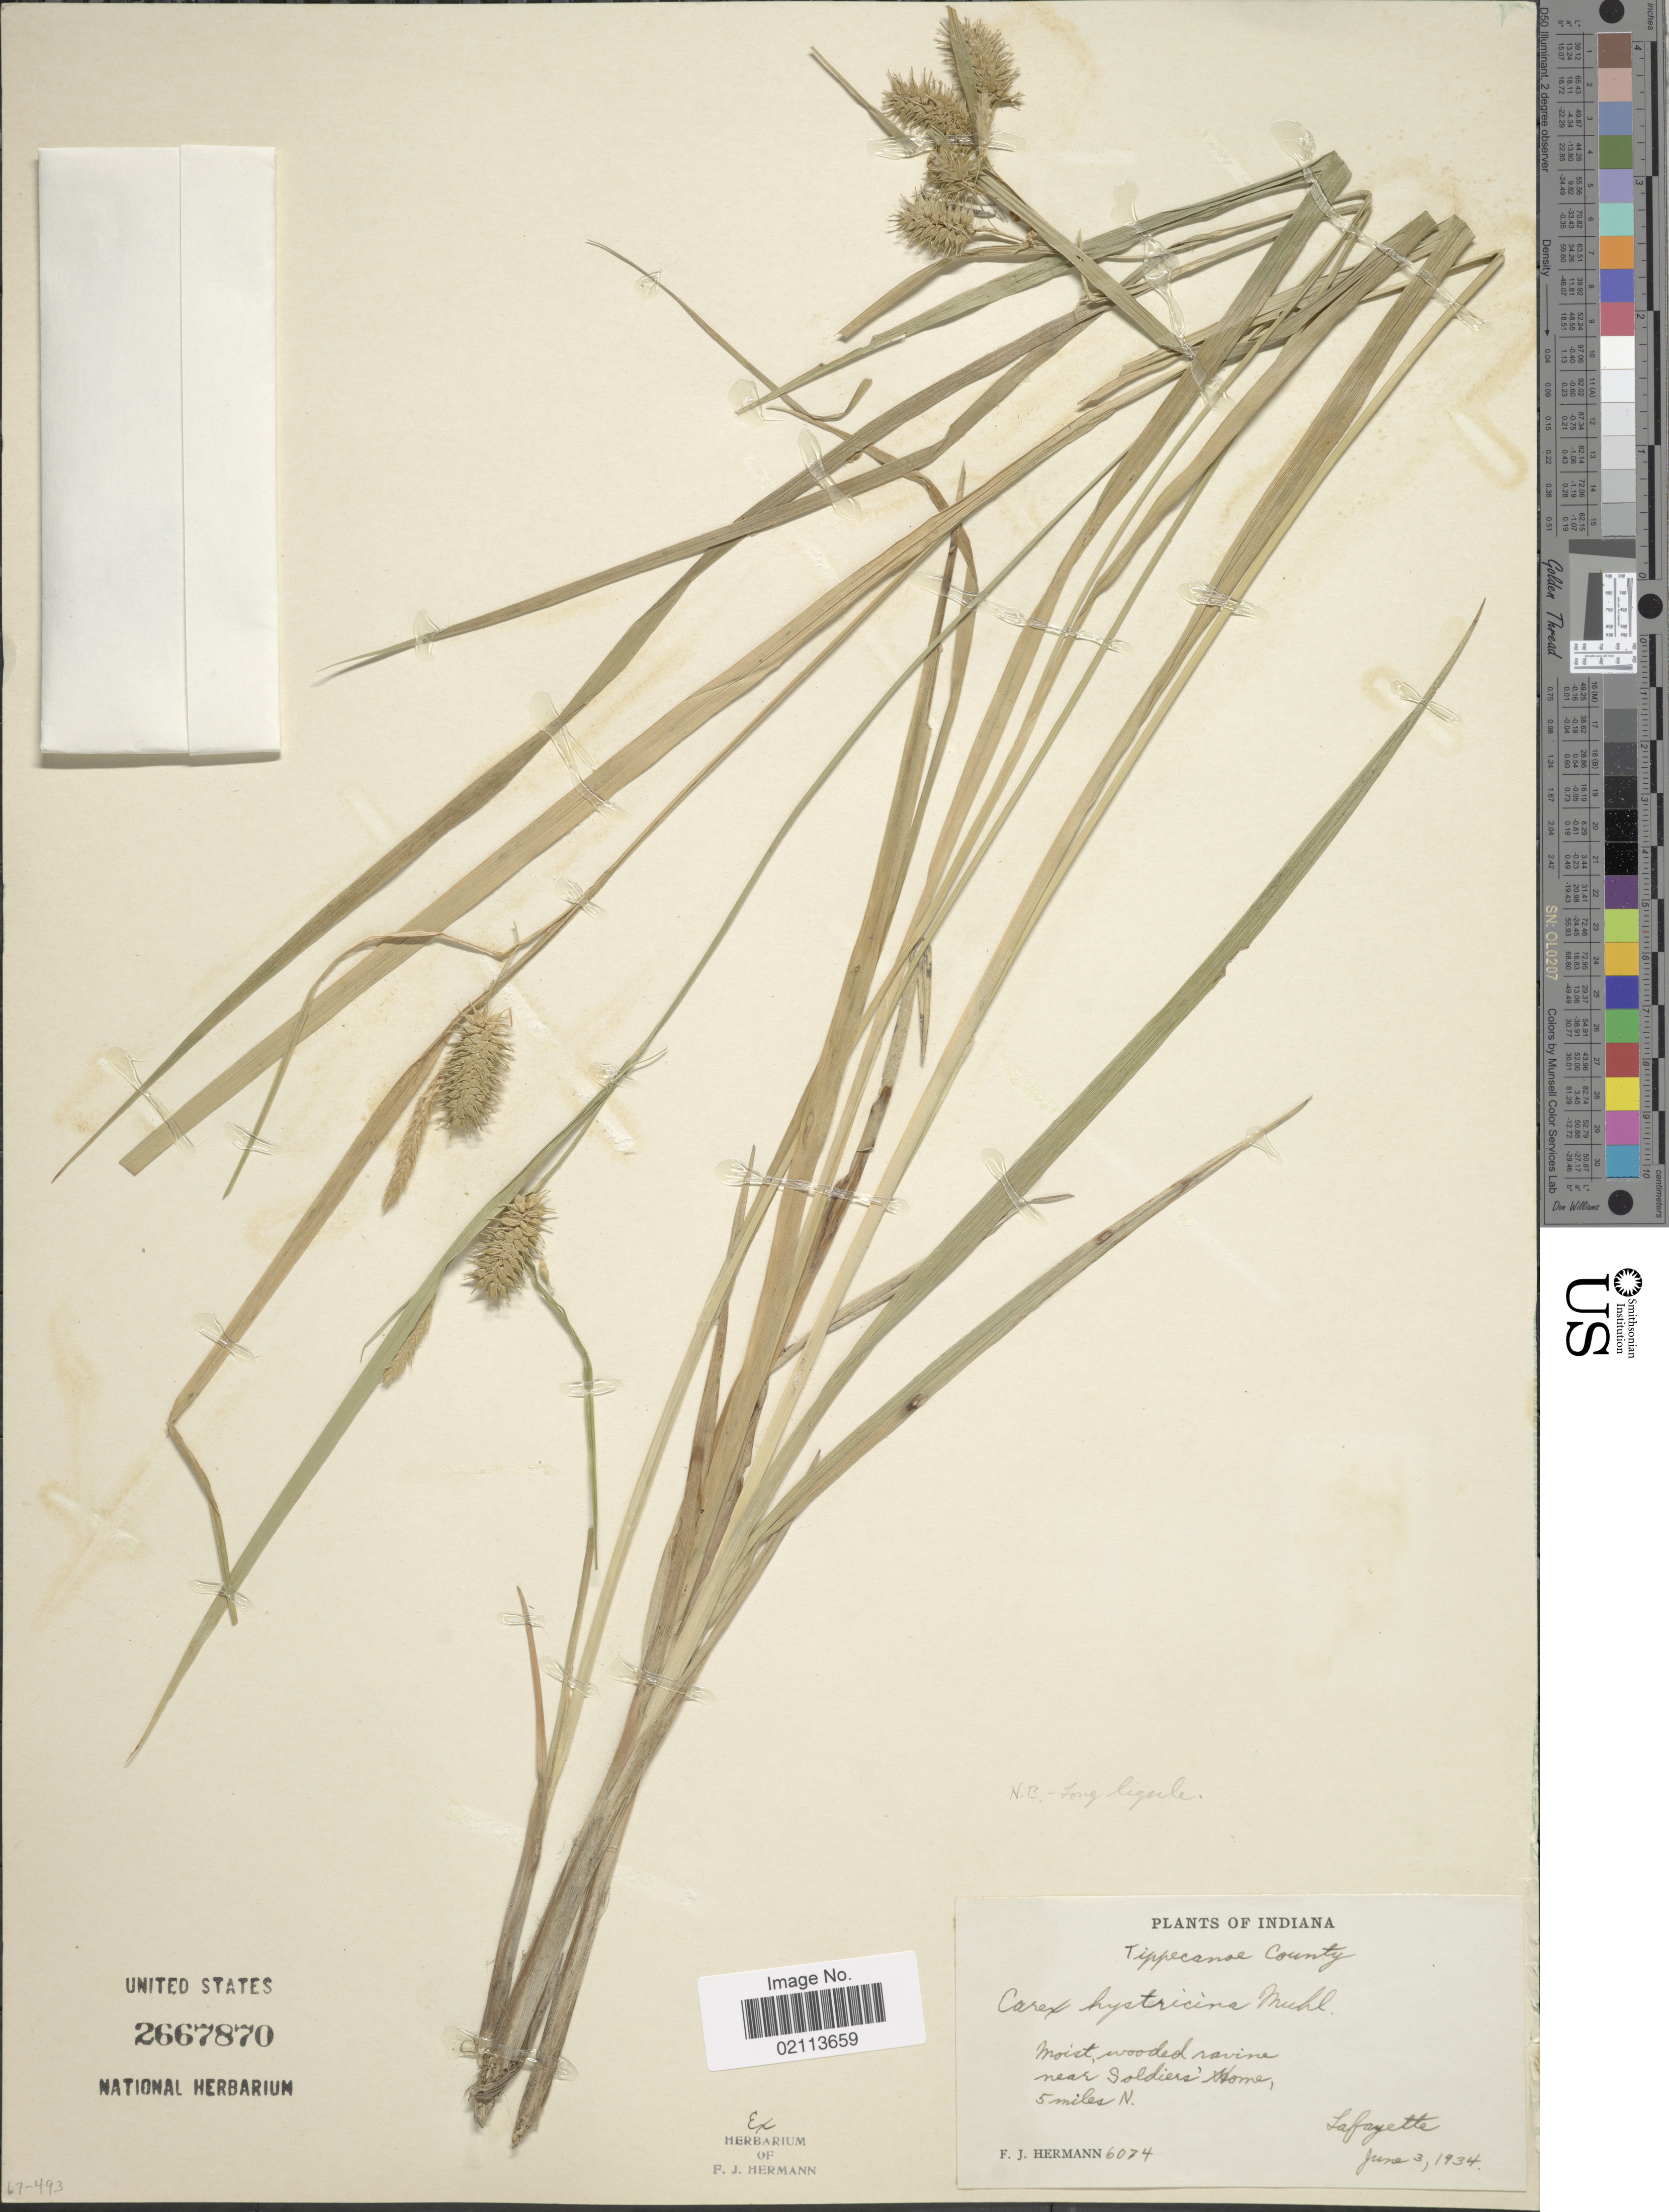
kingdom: Plantae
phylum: Tracheophyta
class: Liliopsida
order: Poales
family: Cyperaceae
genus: Carex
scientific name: Carex hystericina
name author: Muhl. ex Willd.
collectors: F. J. Hermann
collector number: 6074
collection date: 1934-06-03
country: United States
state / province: Indiana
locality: Moist wooded ravine near Soldiers'Home, 5 miles N. Lafayette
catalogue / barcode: US 2667870